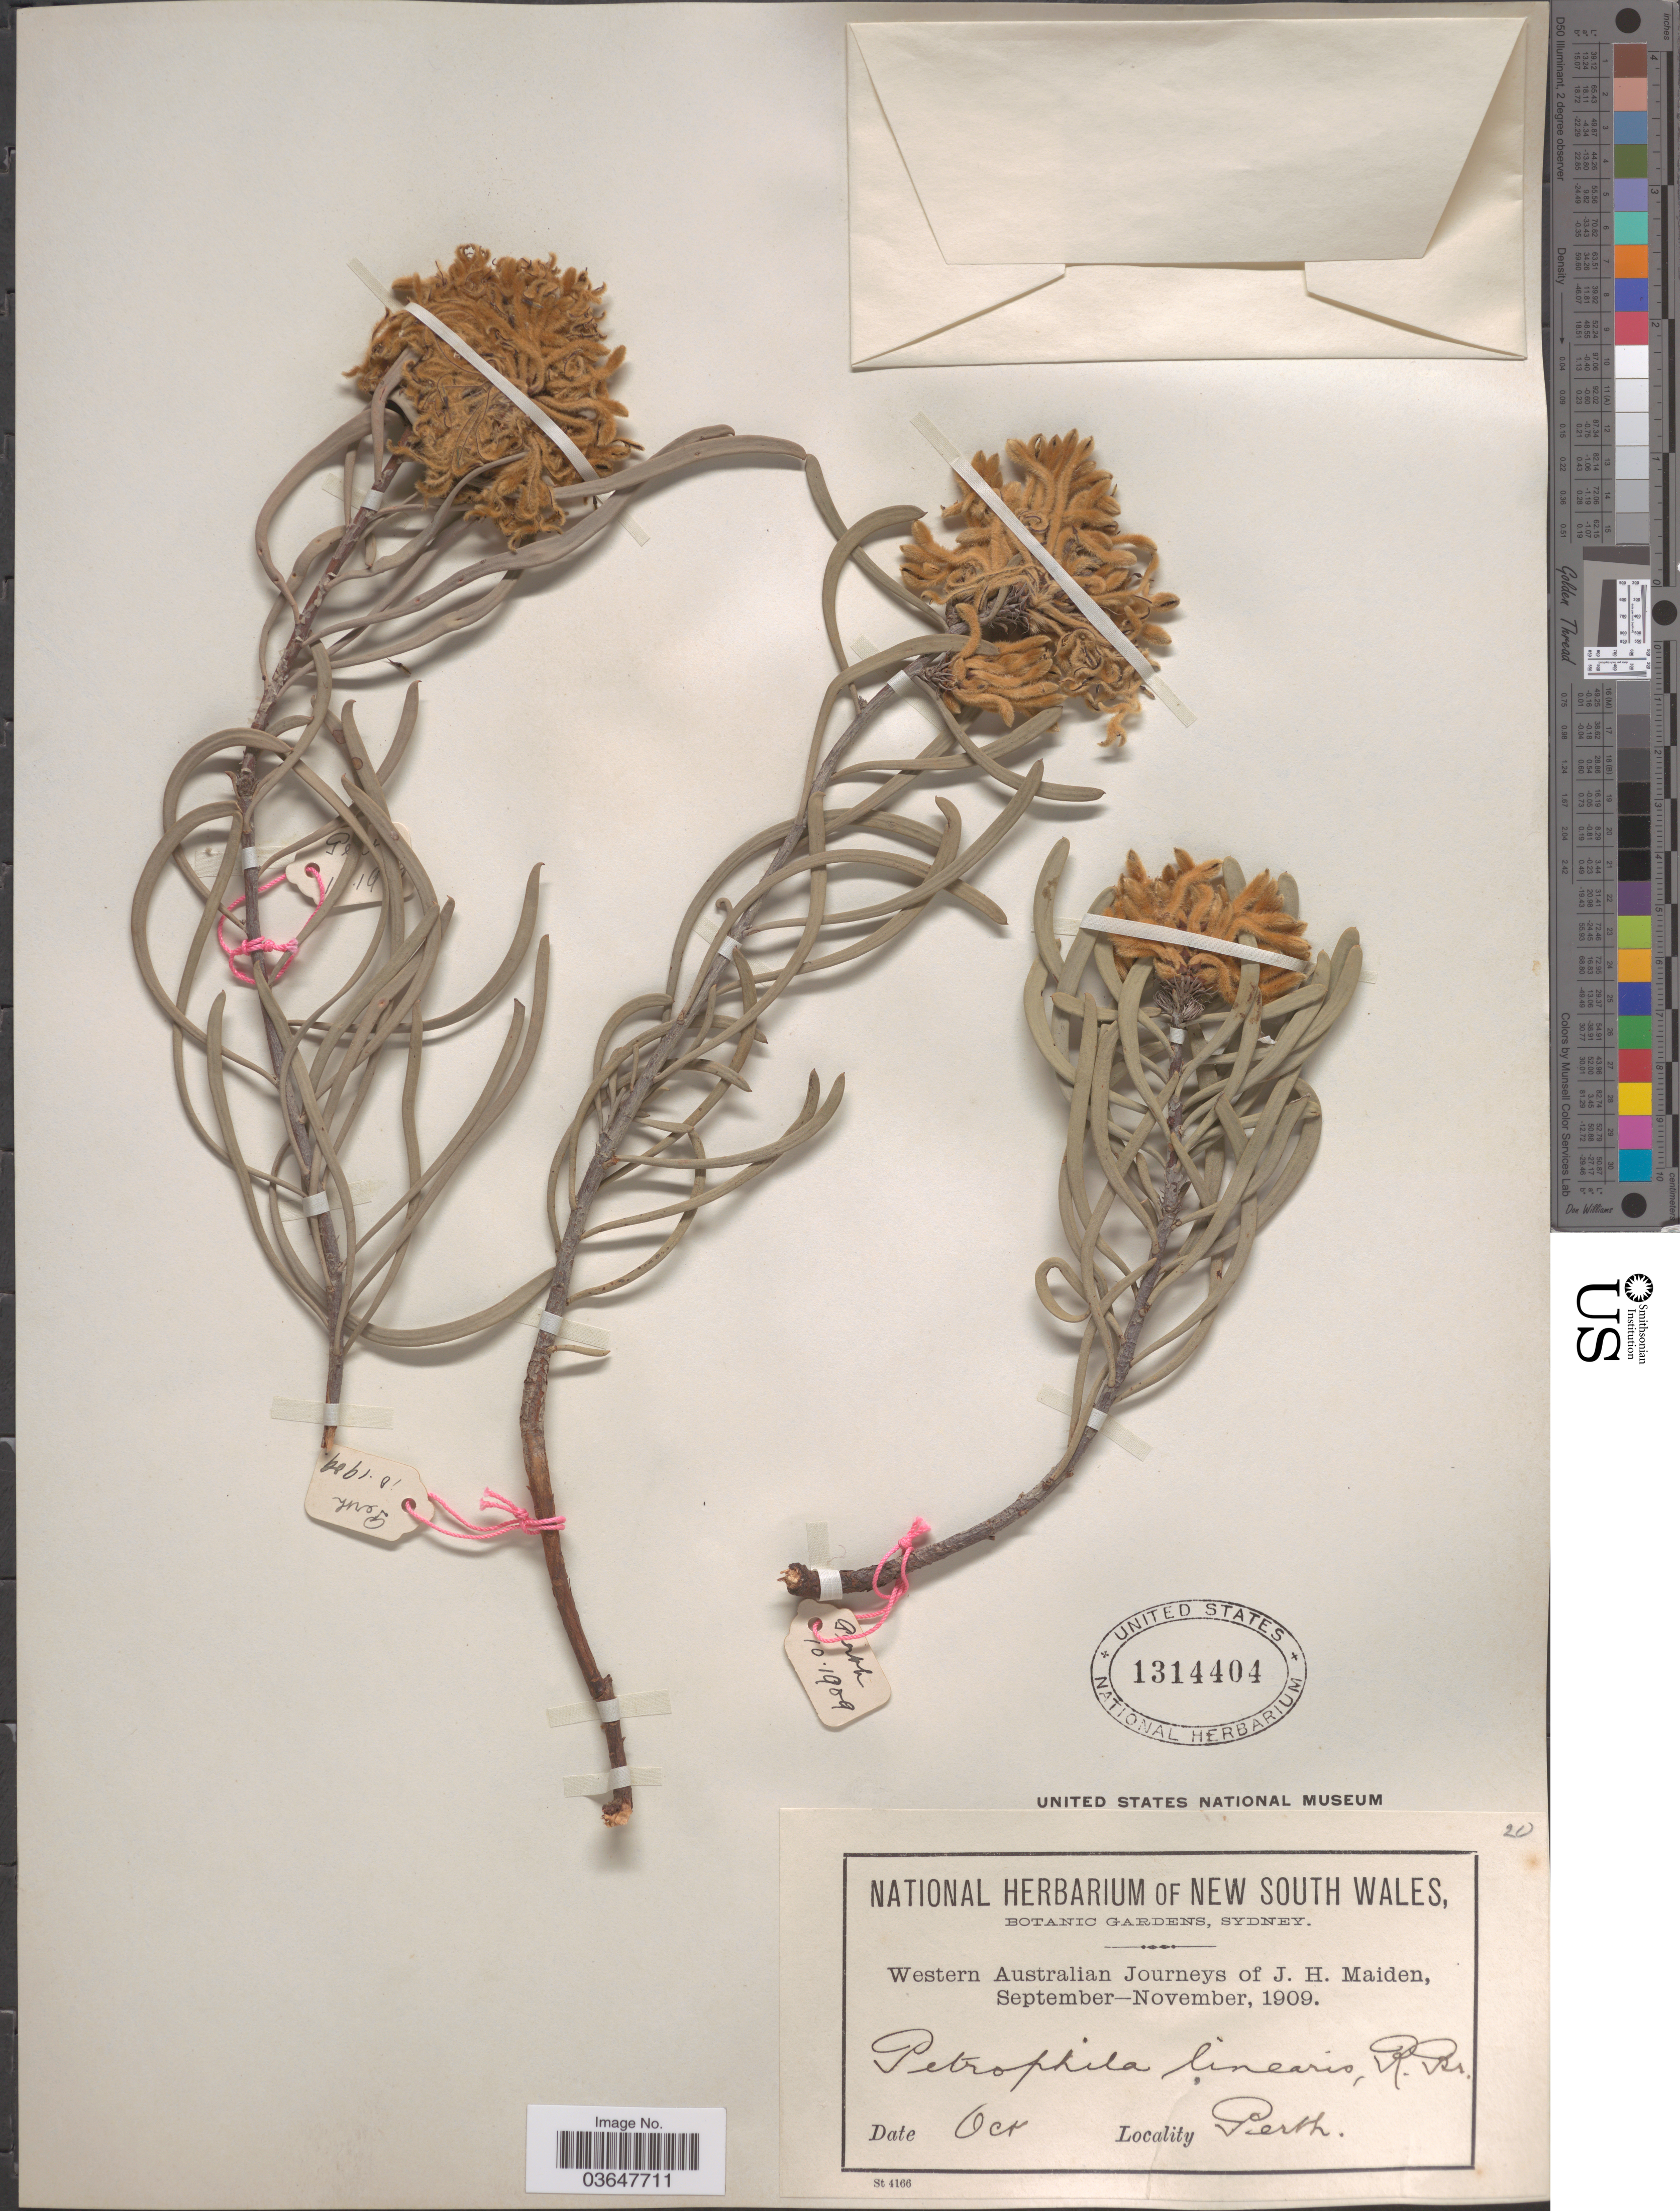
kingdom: Plantae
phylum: Tracheophyta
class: Magnoliopsida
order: Proteales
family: Proteaceae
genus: Petrophile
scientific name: Petrophile linearis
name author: R. Br.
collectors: J. Maiden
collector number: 20*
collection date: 1909-10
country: Australia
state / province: Western Australia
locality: Perth.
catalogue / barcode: US 1314404